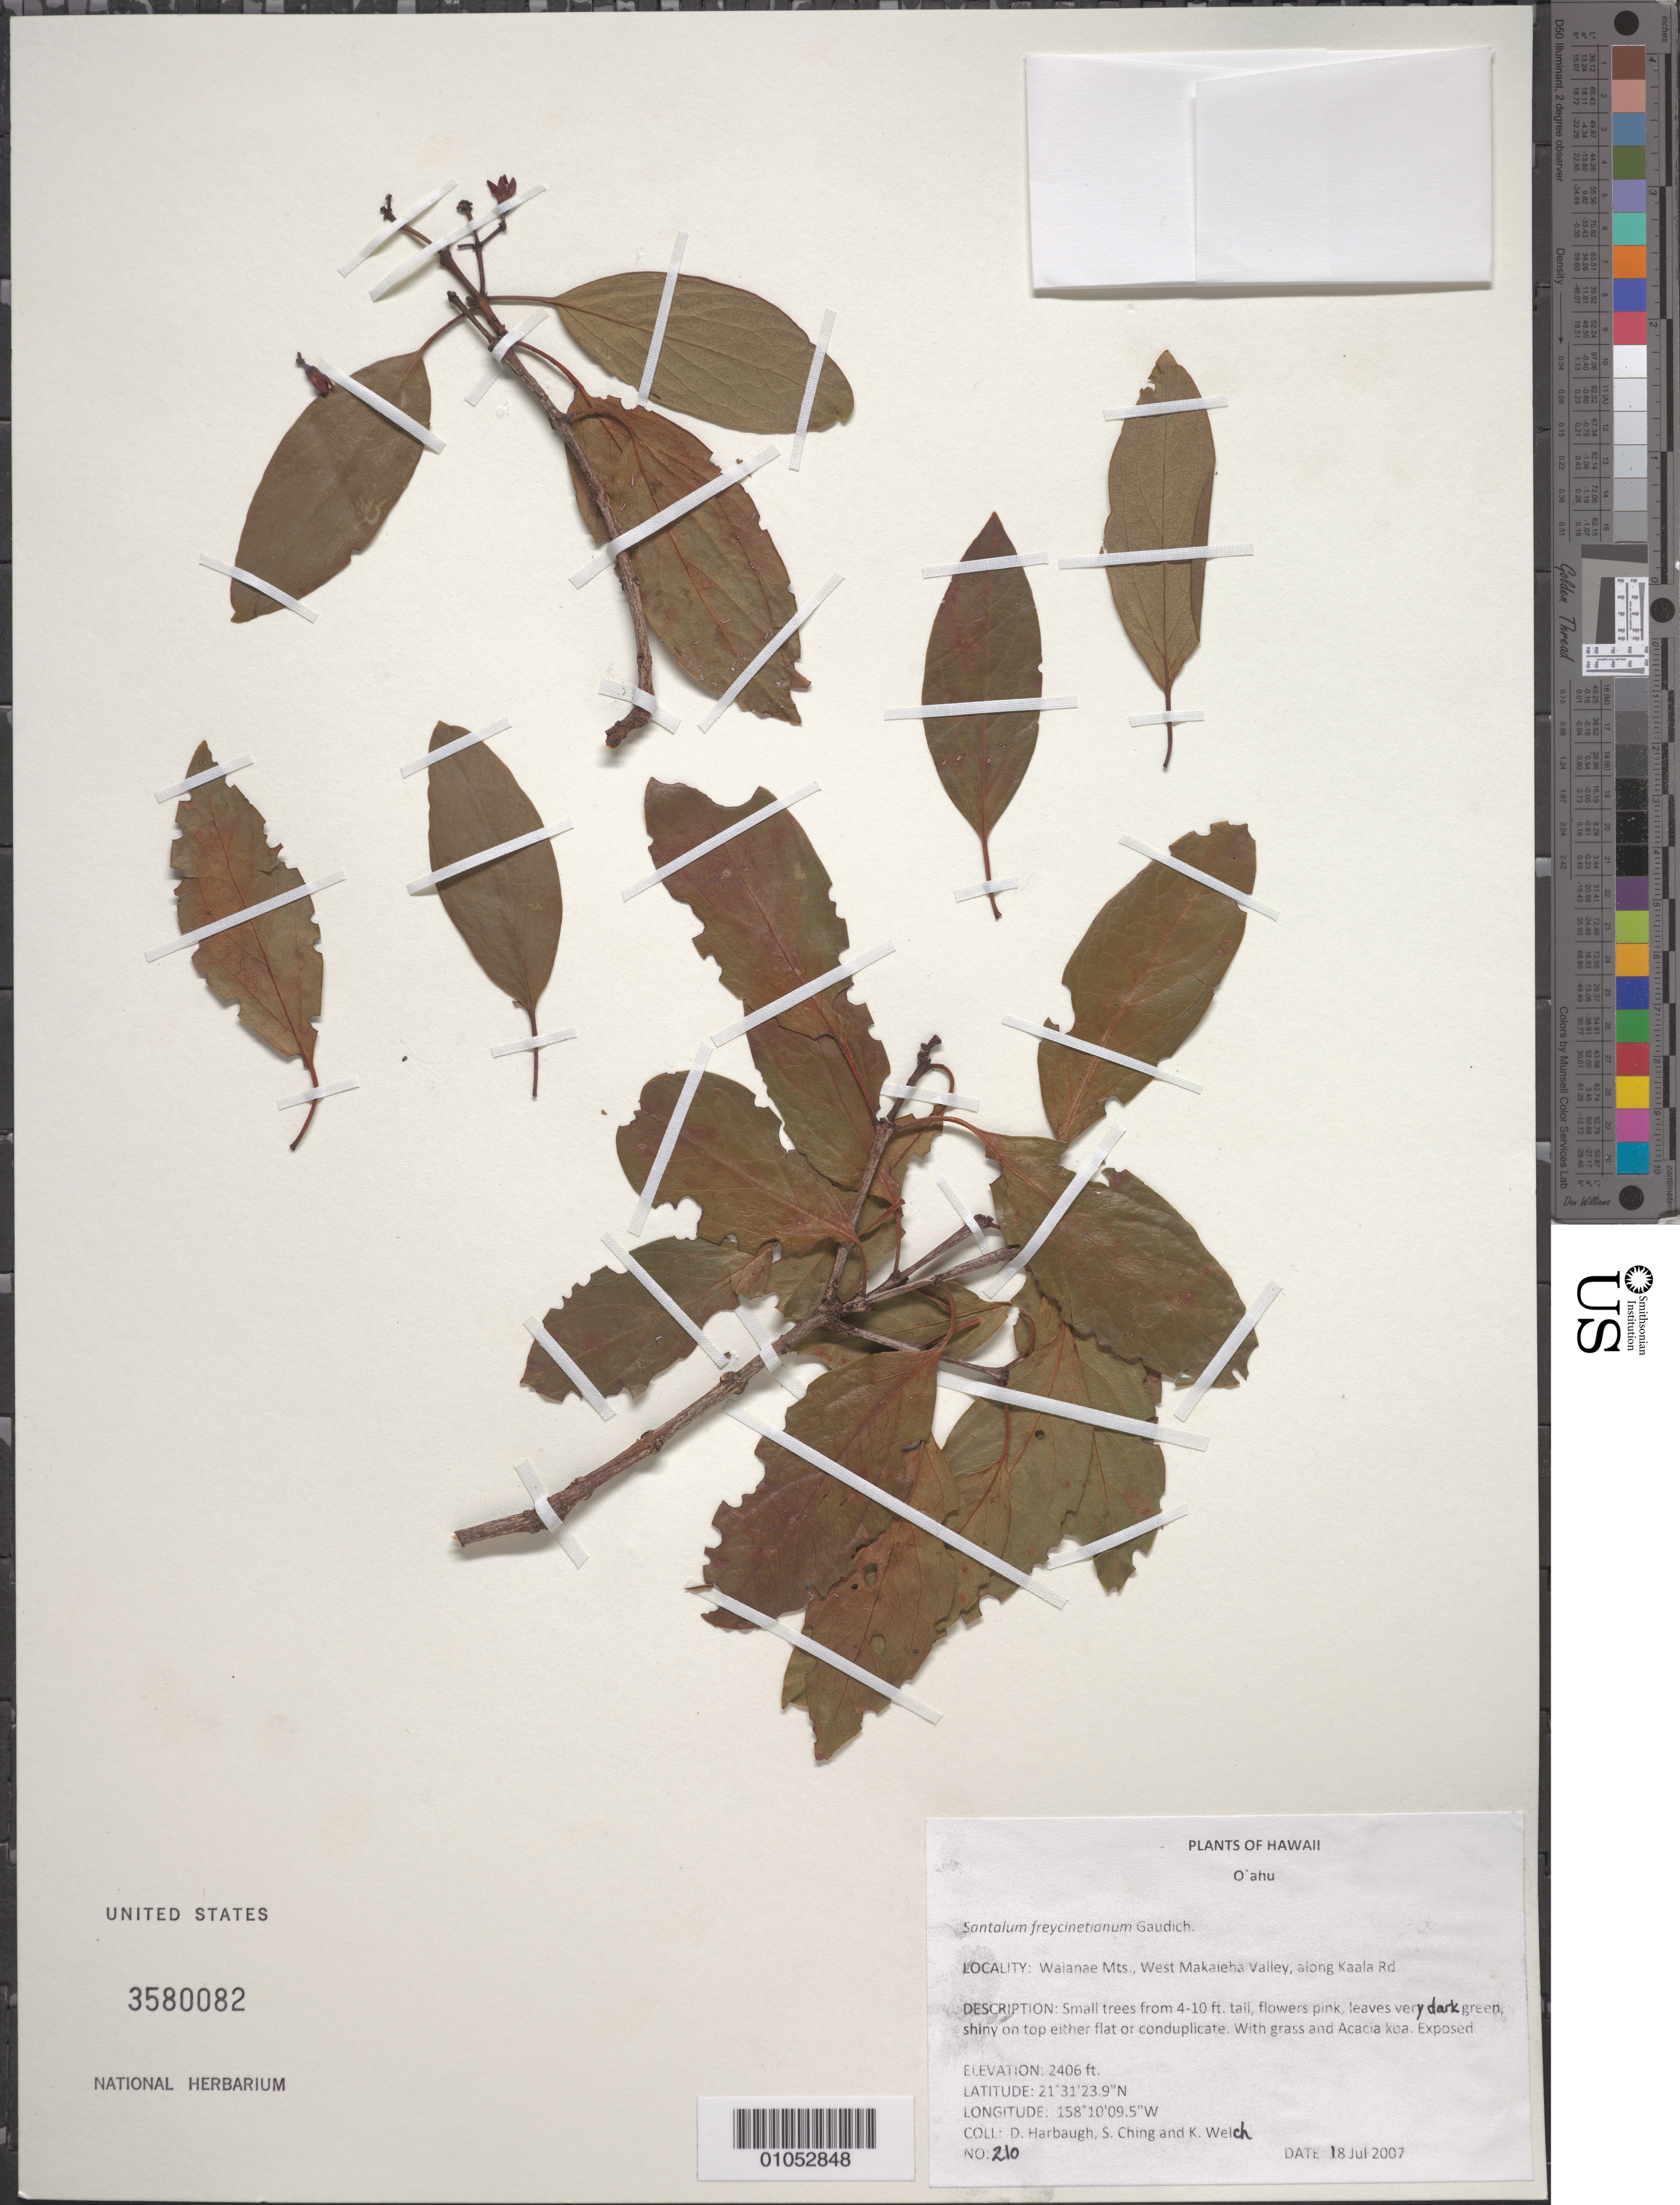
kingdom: Plantae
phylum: Tracheophyta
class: Magnoliopsida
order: Santalales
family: Santalaceae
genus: Santalum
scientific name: Santalum freycinetianum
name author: Gaudich.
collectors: D. Harbaugh, S. Ching & K. Welch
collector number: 210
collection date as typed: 18 Jul 2007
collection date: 2007-07-18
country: United States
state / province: Hawaii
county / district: Honolulu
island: Oahu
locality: Waianae Mts., West Makaleha Valley, along Kaala Rd.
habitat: Exposed.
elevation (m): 733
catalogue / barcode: US 3580082